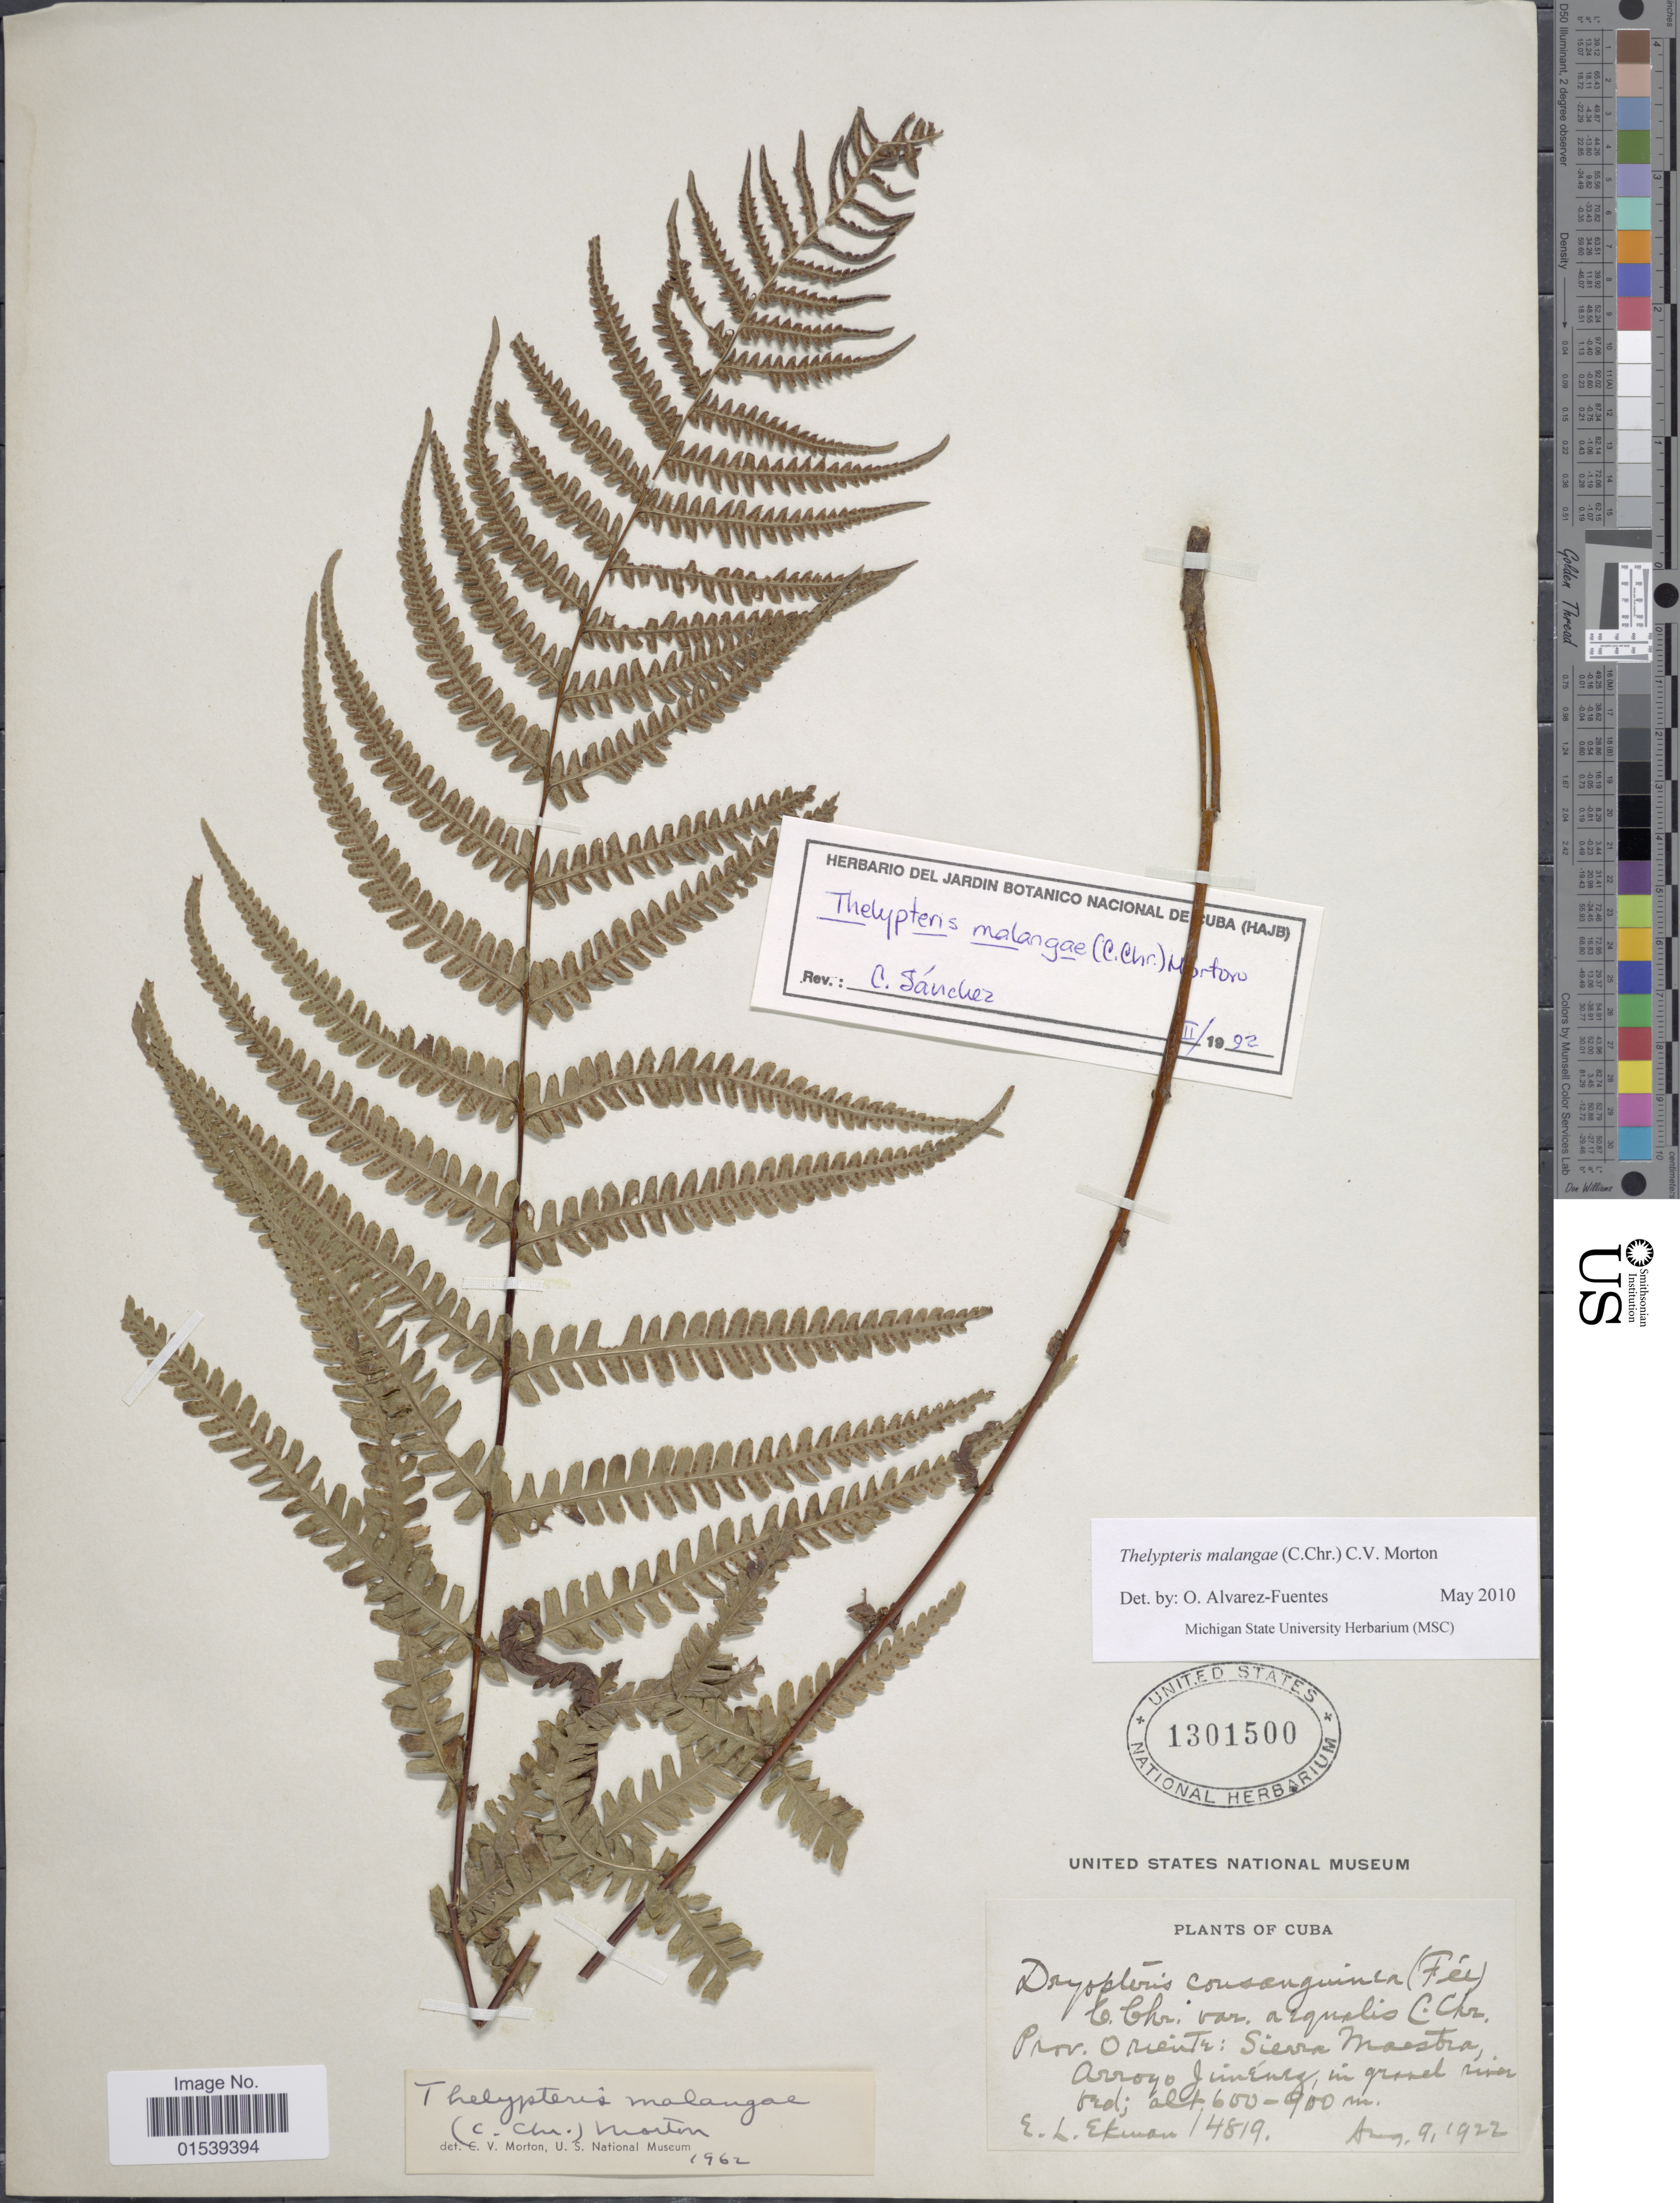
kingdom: Plantae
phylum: Tracheophyta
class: Polypodiopsida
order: Polypodiales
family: Thelypteridaceae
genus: Amauropelta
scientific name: Amauropelta malangae (C. Chr.) comb. nov., ined 2015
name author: (C. Chr.)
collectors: E. L. Ekman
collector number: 14819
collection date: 1922-08-09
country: Cuba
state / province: Oriente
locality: Prov. Oriente: Sierra Maestra, Arroyo Jimenez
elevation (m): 600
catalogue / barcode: US 1301500